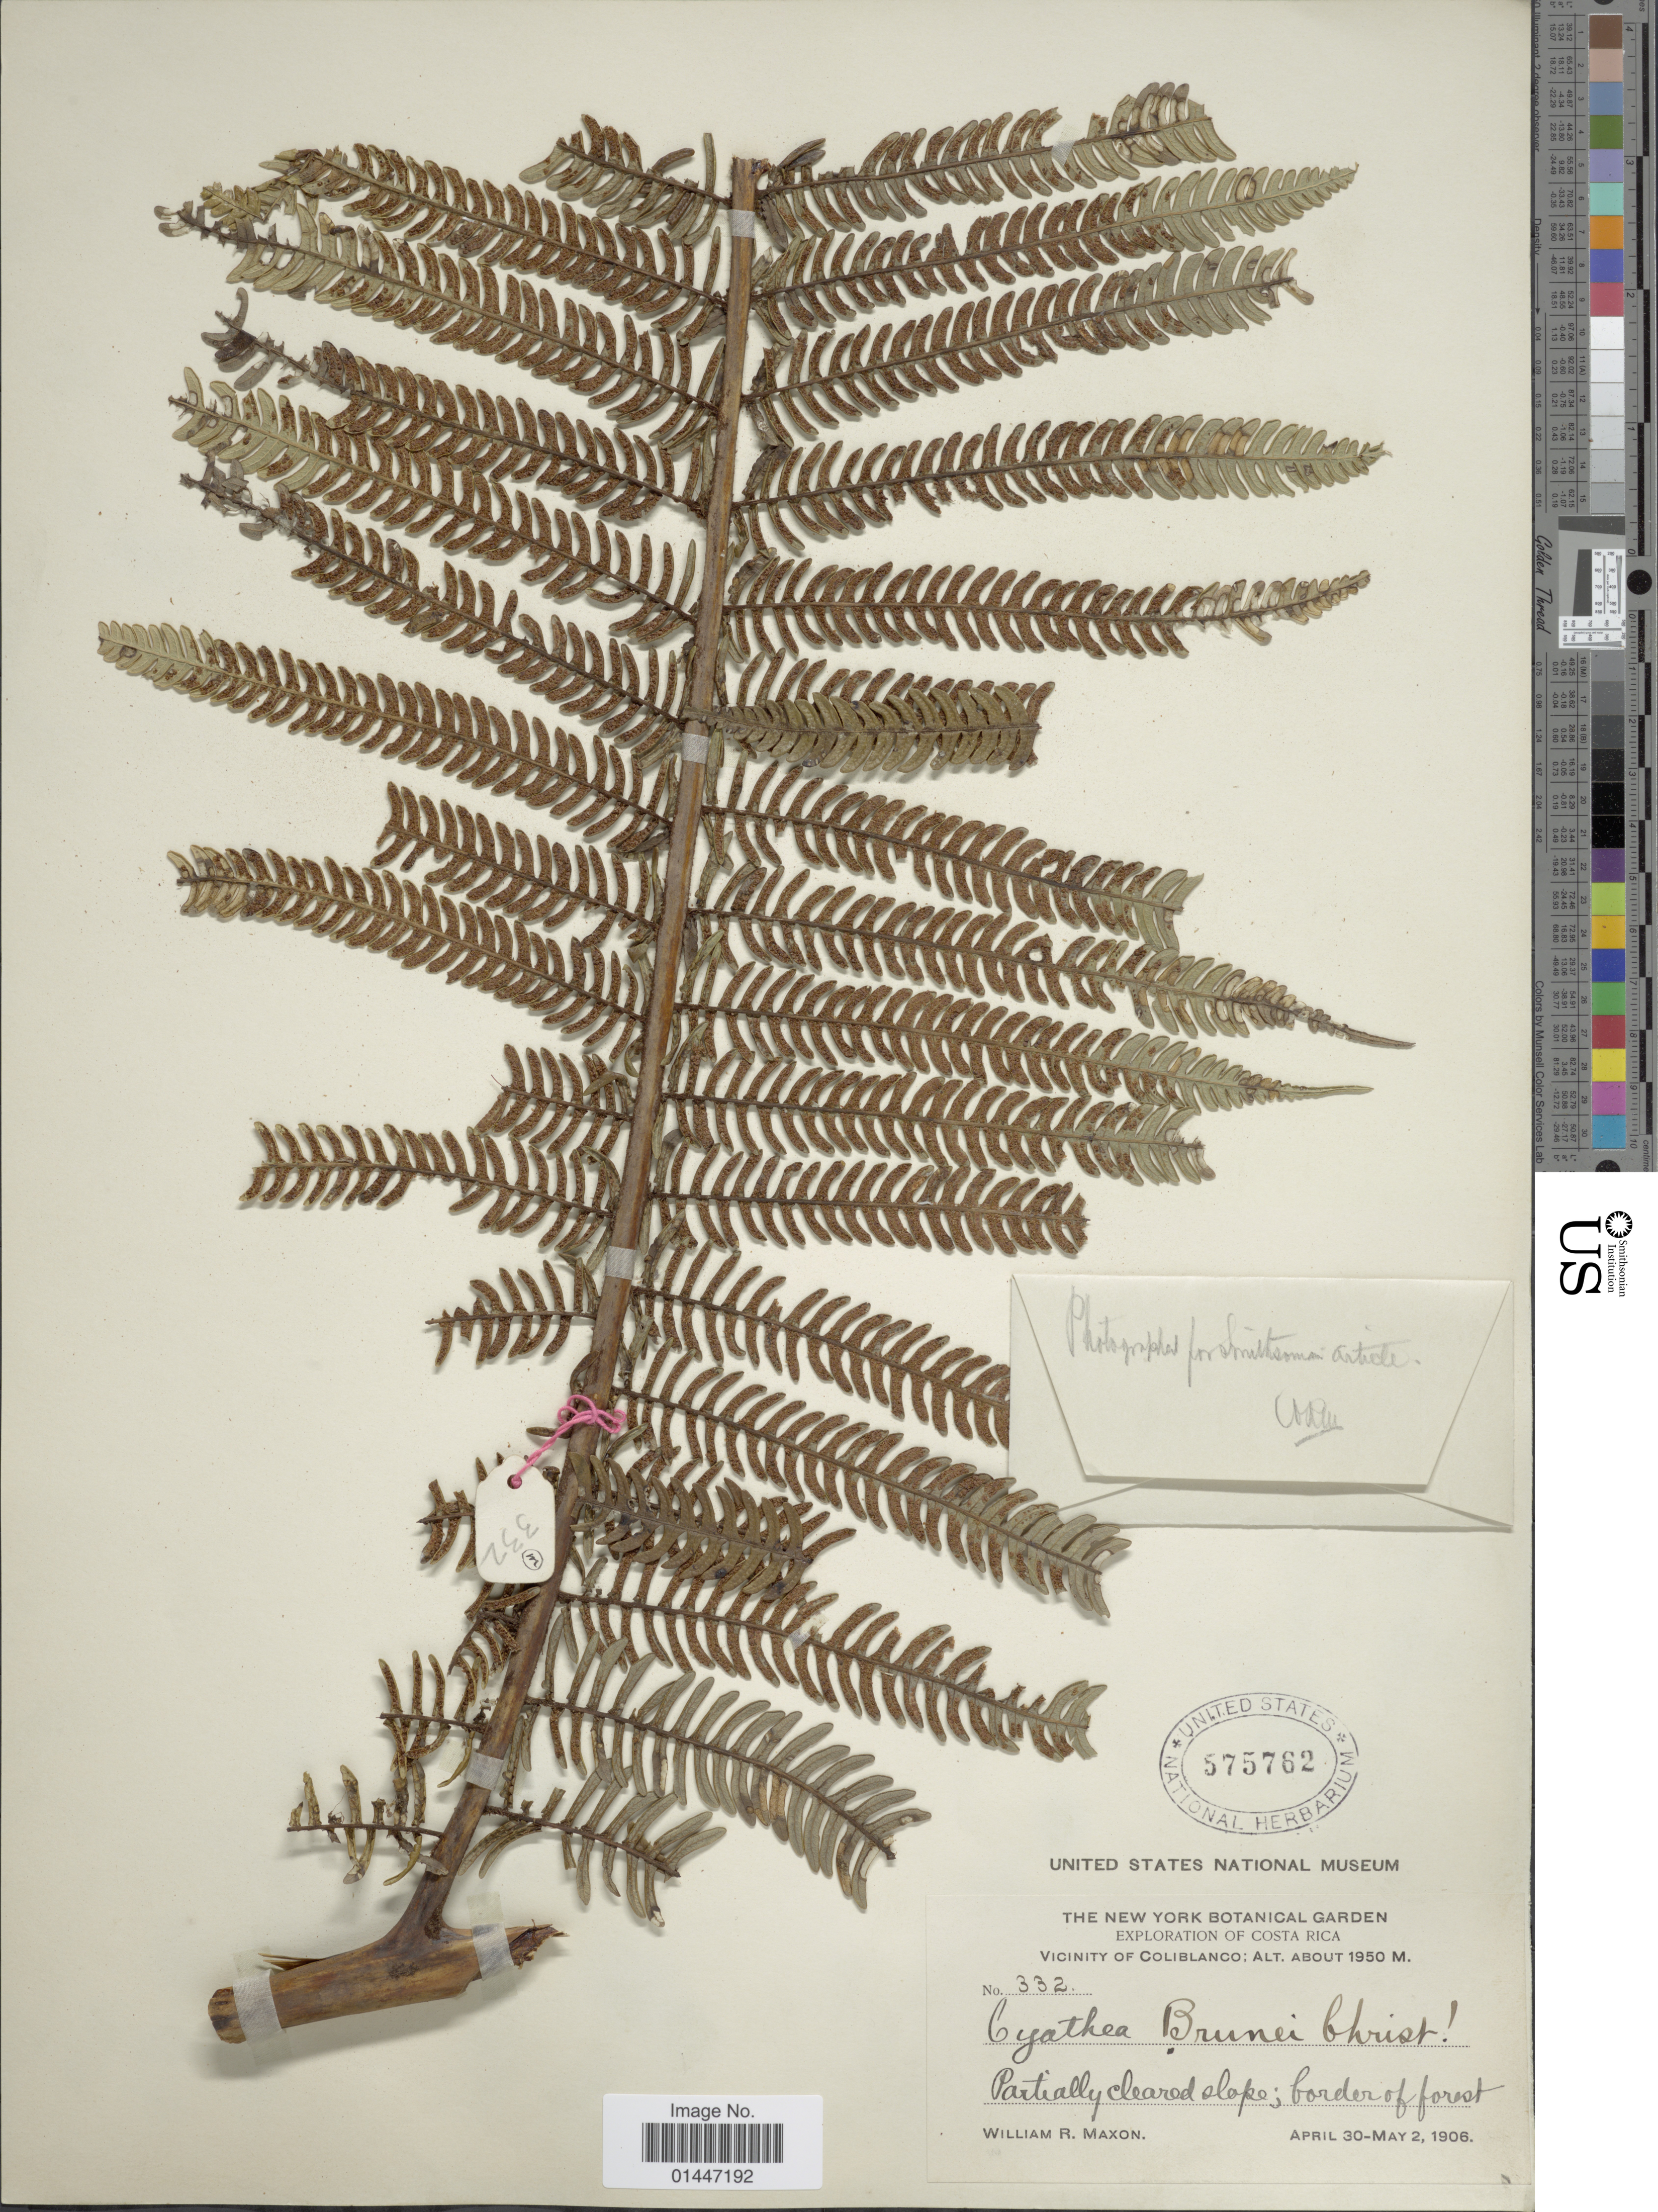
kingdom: Plantae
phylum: Tracheophyta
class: Polypodiopsida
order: Cyatheales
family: Cyatheaceae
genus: Sphaeropteris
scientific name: Sphaeropteris brunei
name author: (Christ) R.M. Tryon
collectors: W. R. Maxon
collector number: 332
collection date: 1906-04-30/1906-05-02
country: Costa Rica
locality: Vicinity of Coliblanco, partially cleared slope; border of forest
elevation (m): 1950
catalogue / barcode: US 575762